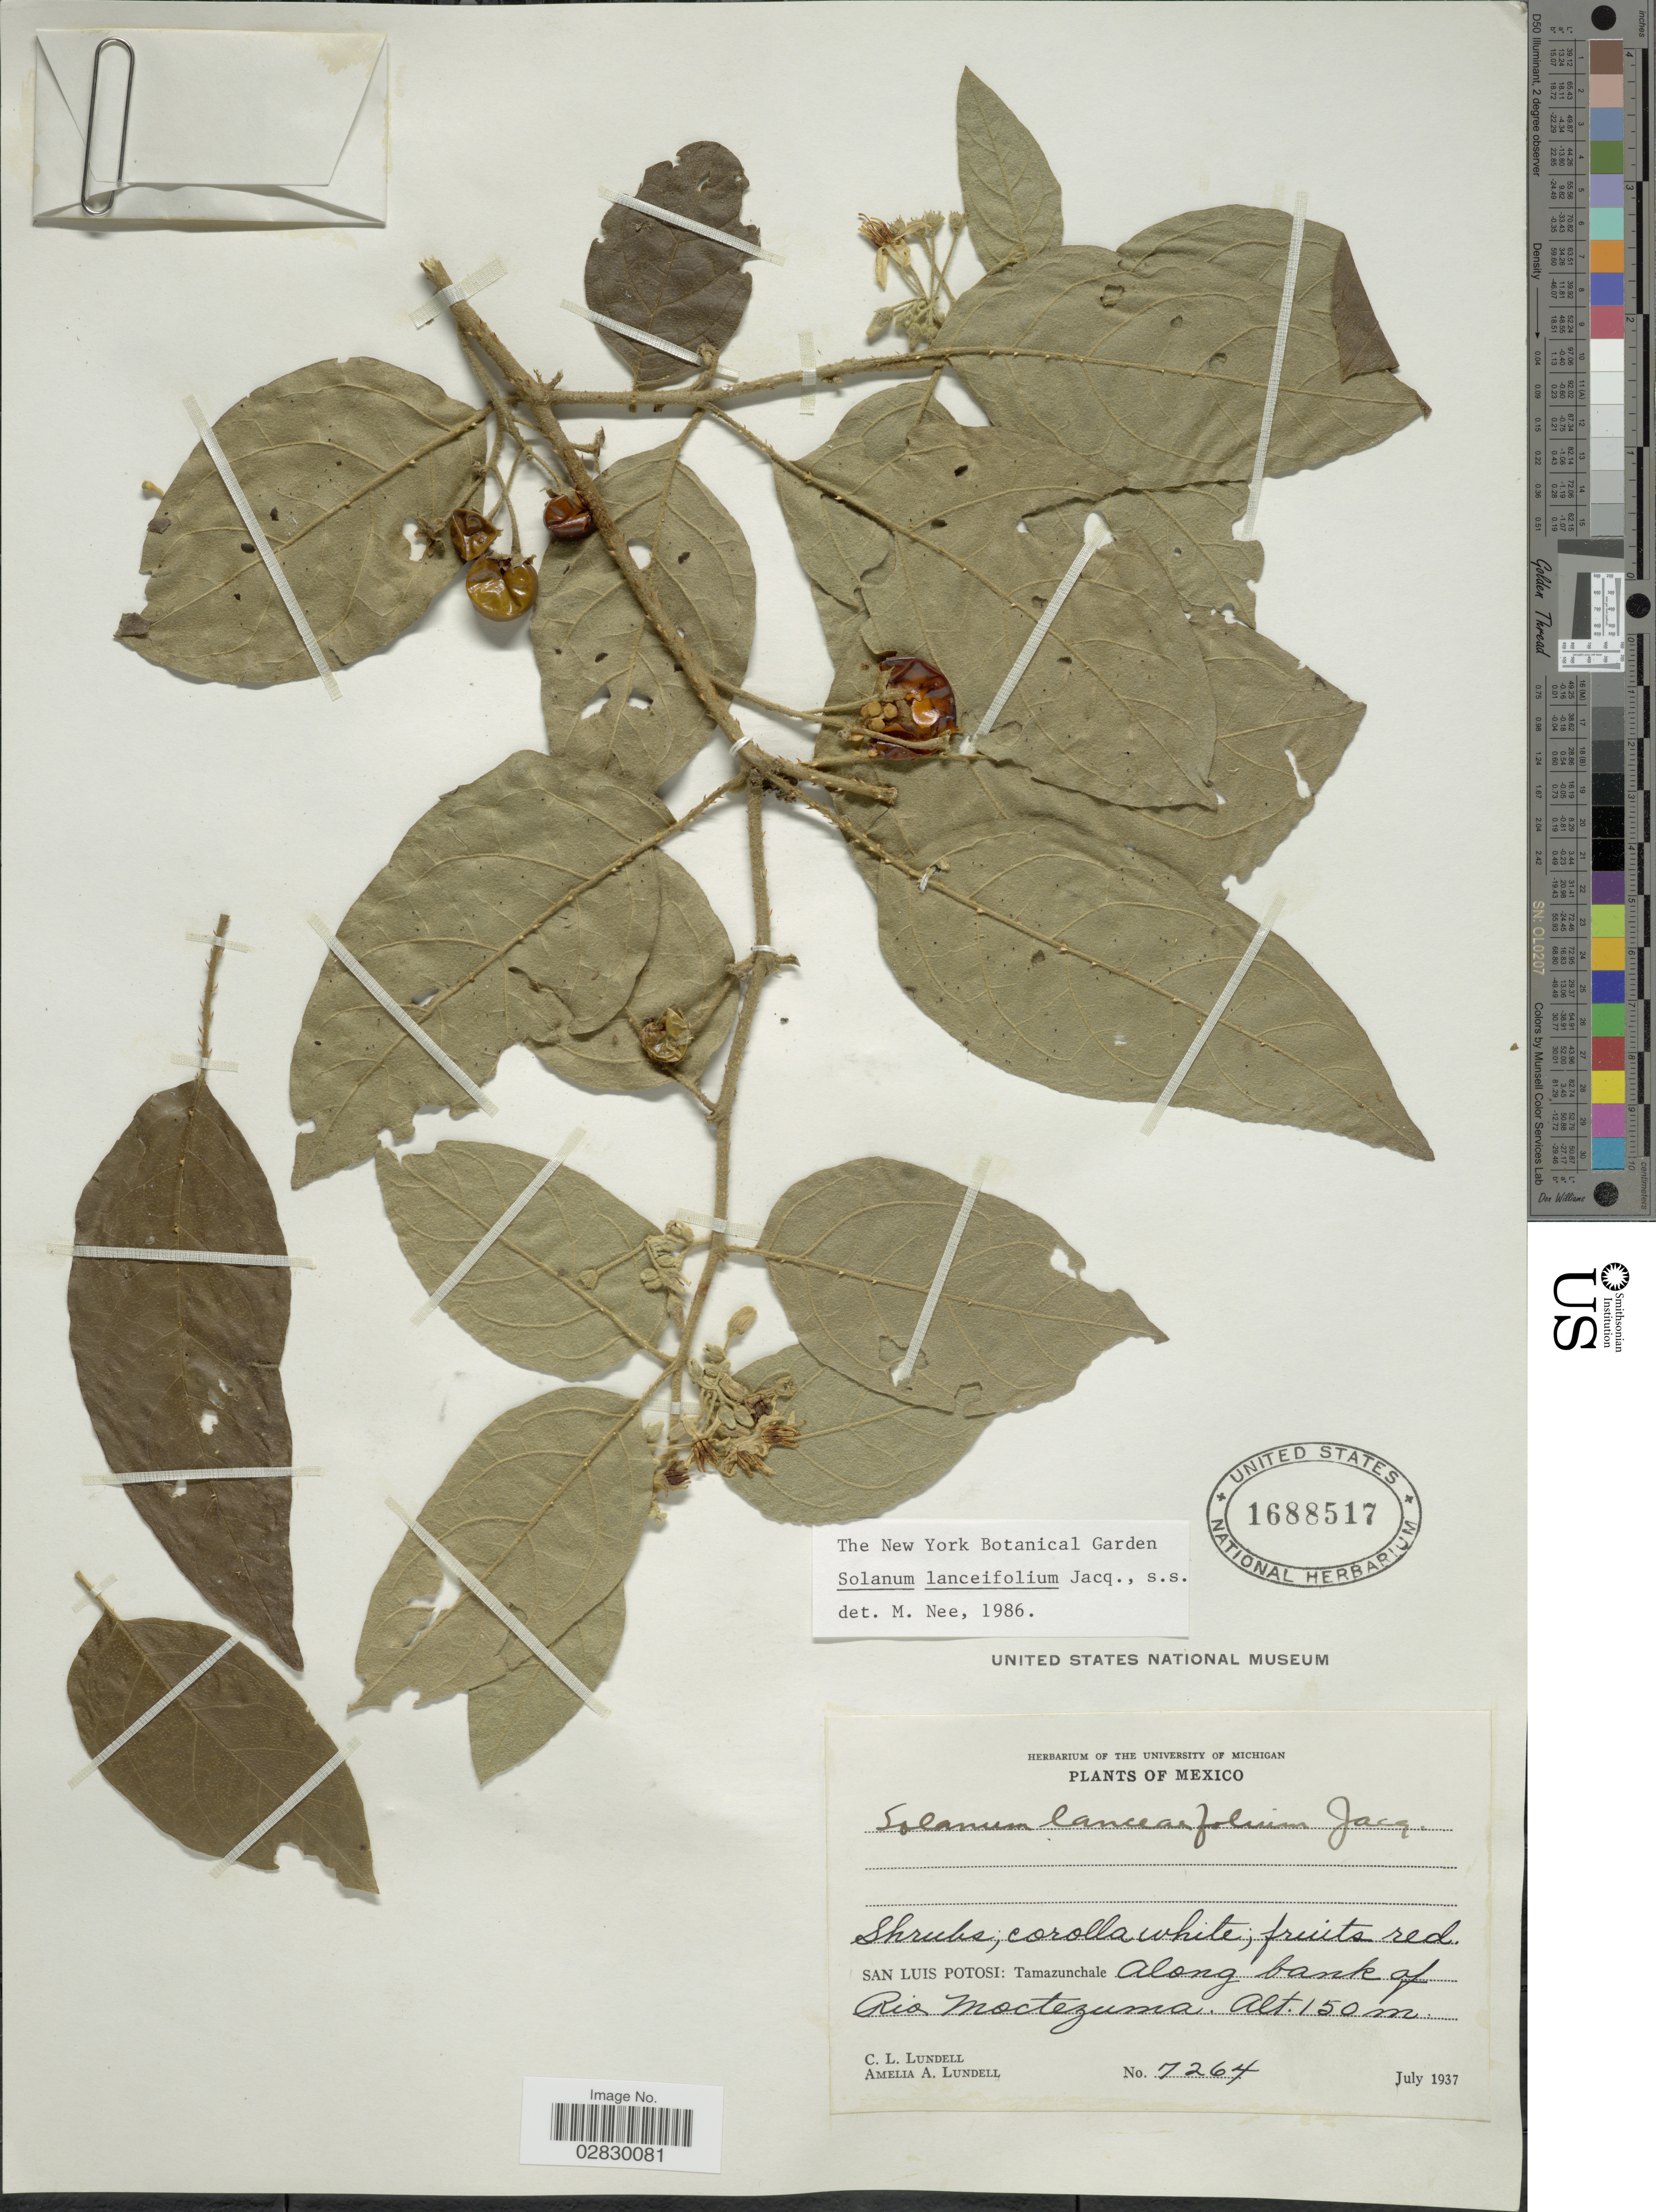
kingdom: Plantae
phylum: Tracheophyta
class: Magnoliopsida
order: Solanales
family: Solanaceae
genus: Solanum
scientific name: Solanum lanceifolium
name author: Jacq.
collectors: C. L. Lundell & A. A. Lundell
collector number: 7264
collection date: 1937-07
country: Mexico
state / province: San Luis Potosí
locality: Tamazunchale, along bank of Rio Moctezuma.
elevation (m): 150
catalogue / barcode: US 1688517